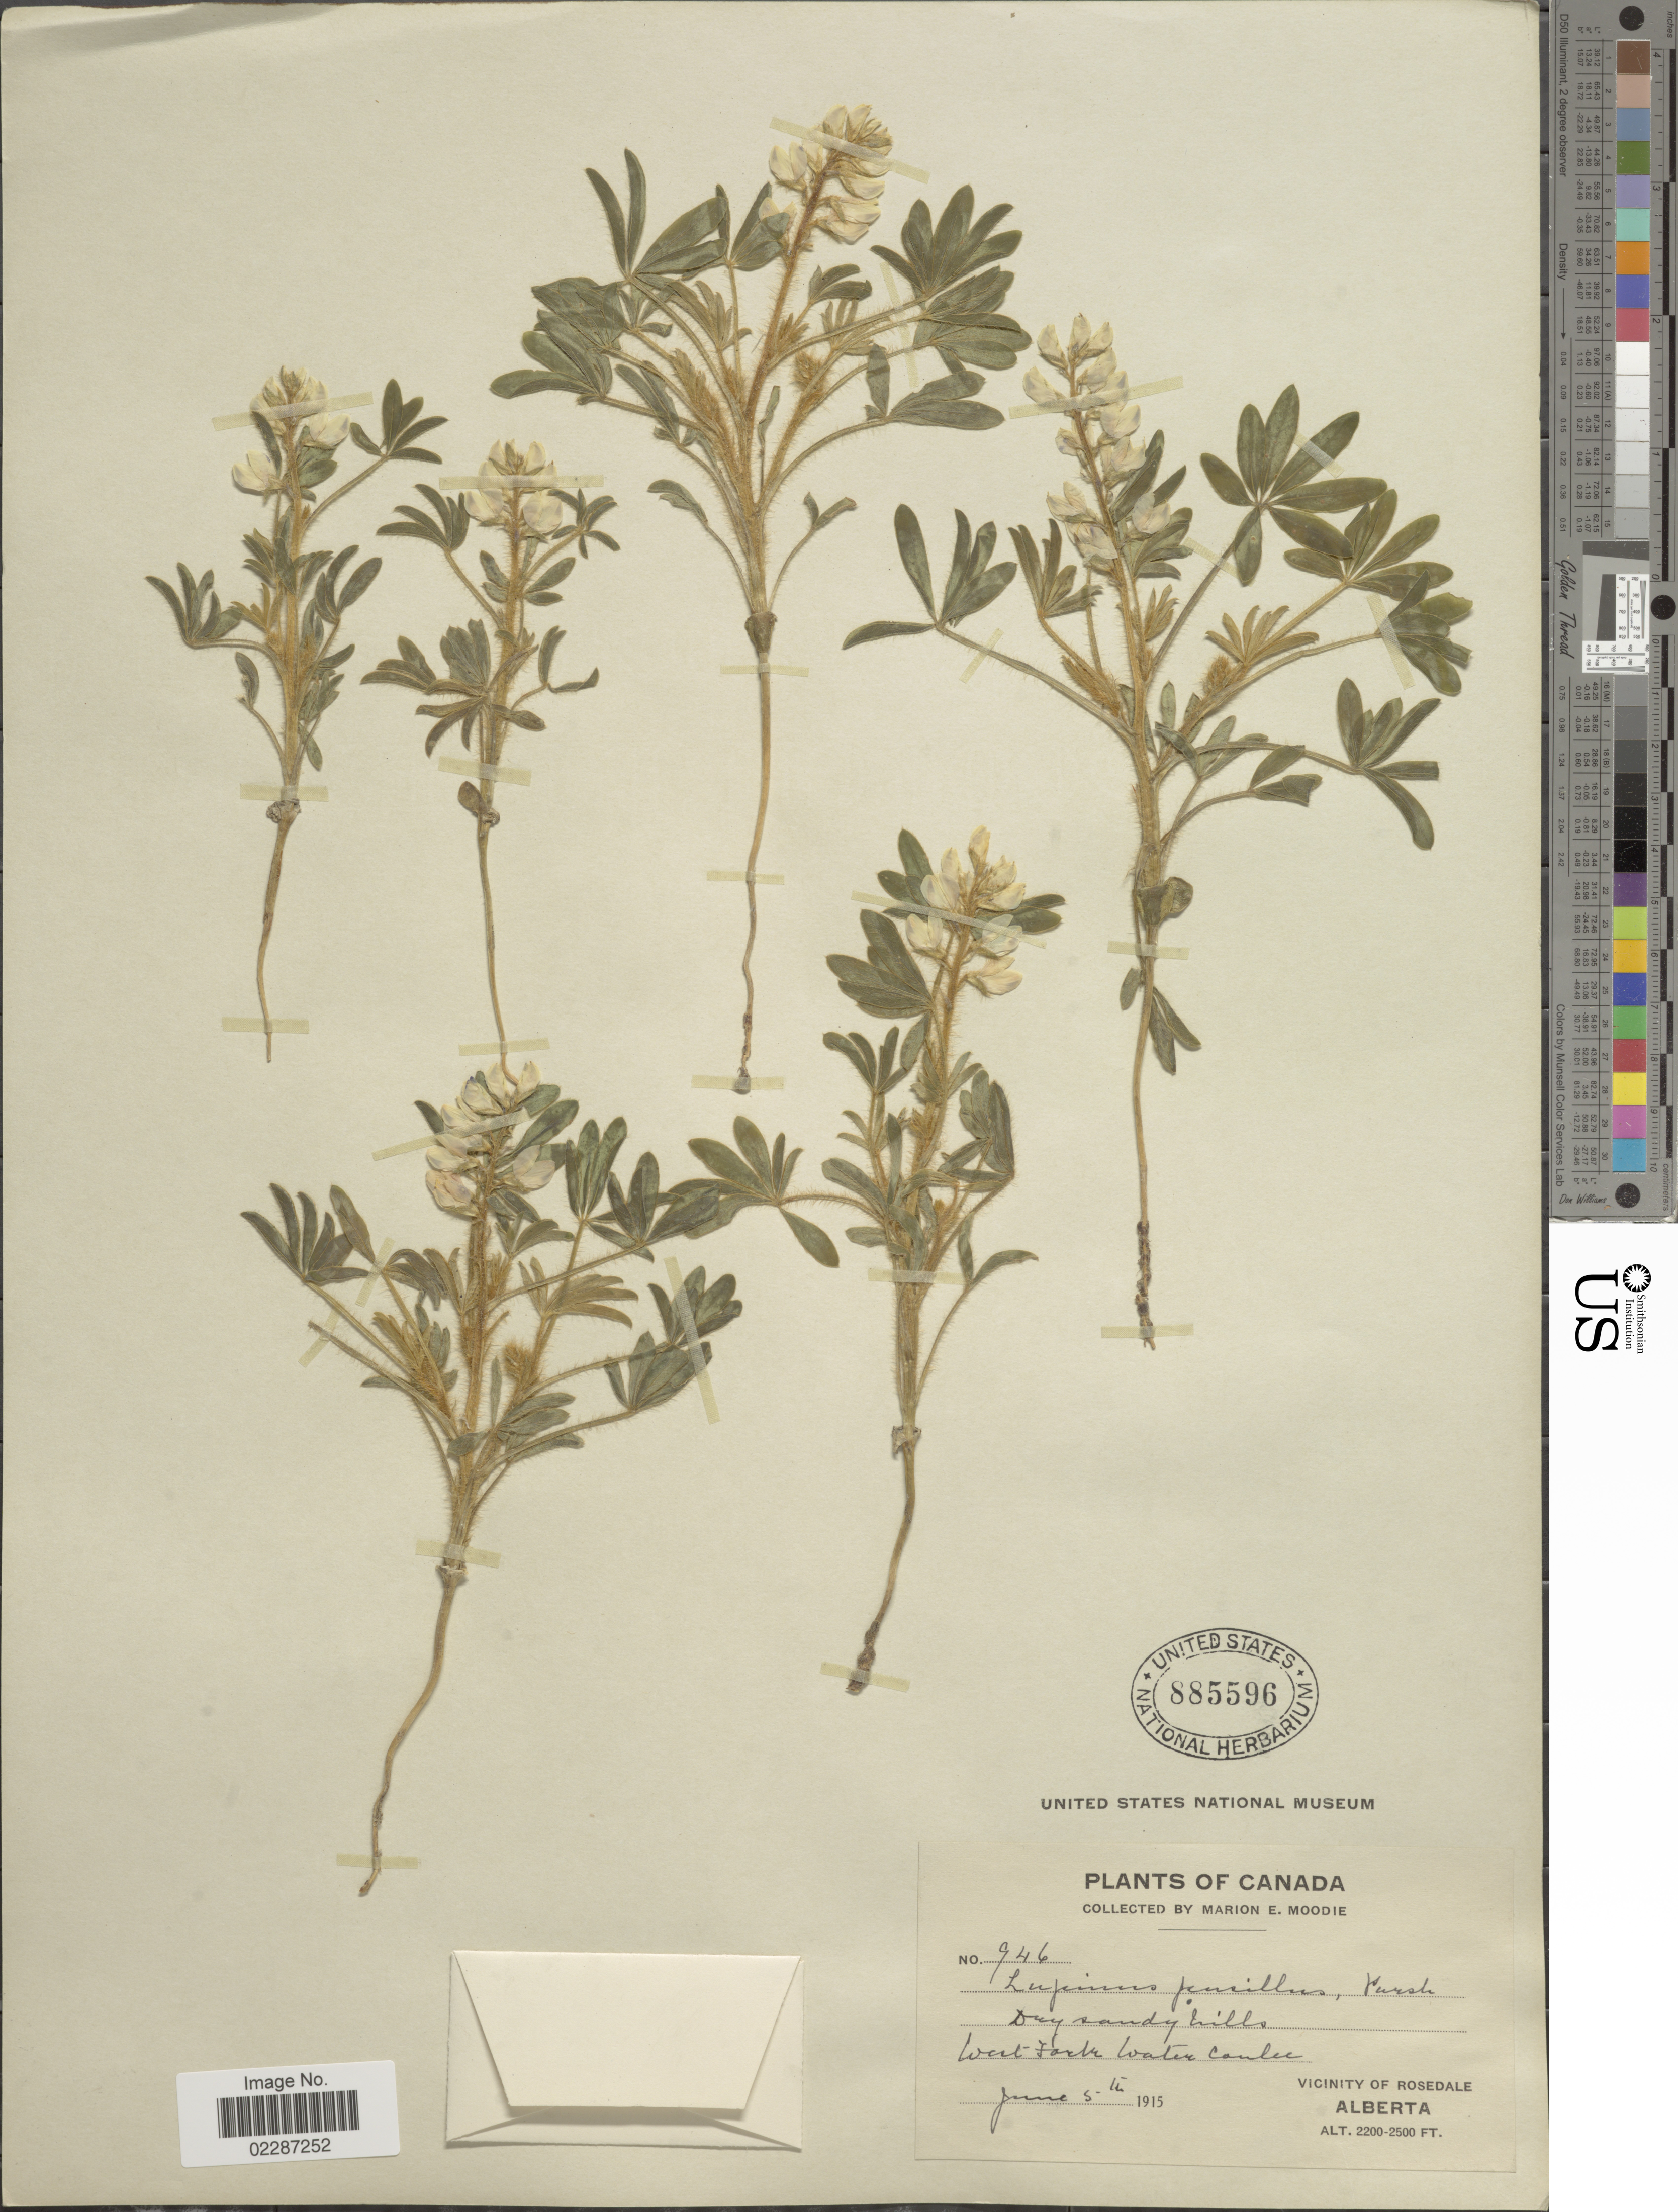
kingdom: Plantae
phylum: Tracheophyta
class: Magnoliopsida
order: Fabales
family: Fabaceae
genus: Lupinus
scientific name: Lupinus pusillus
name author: Pursh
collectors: M. E. Moodie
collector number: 946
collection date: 1915-06-05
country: Canada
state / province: Alberta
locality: West Fork Water Coulee, vicinity of Rosedale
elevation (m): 671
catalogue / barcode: US 885596